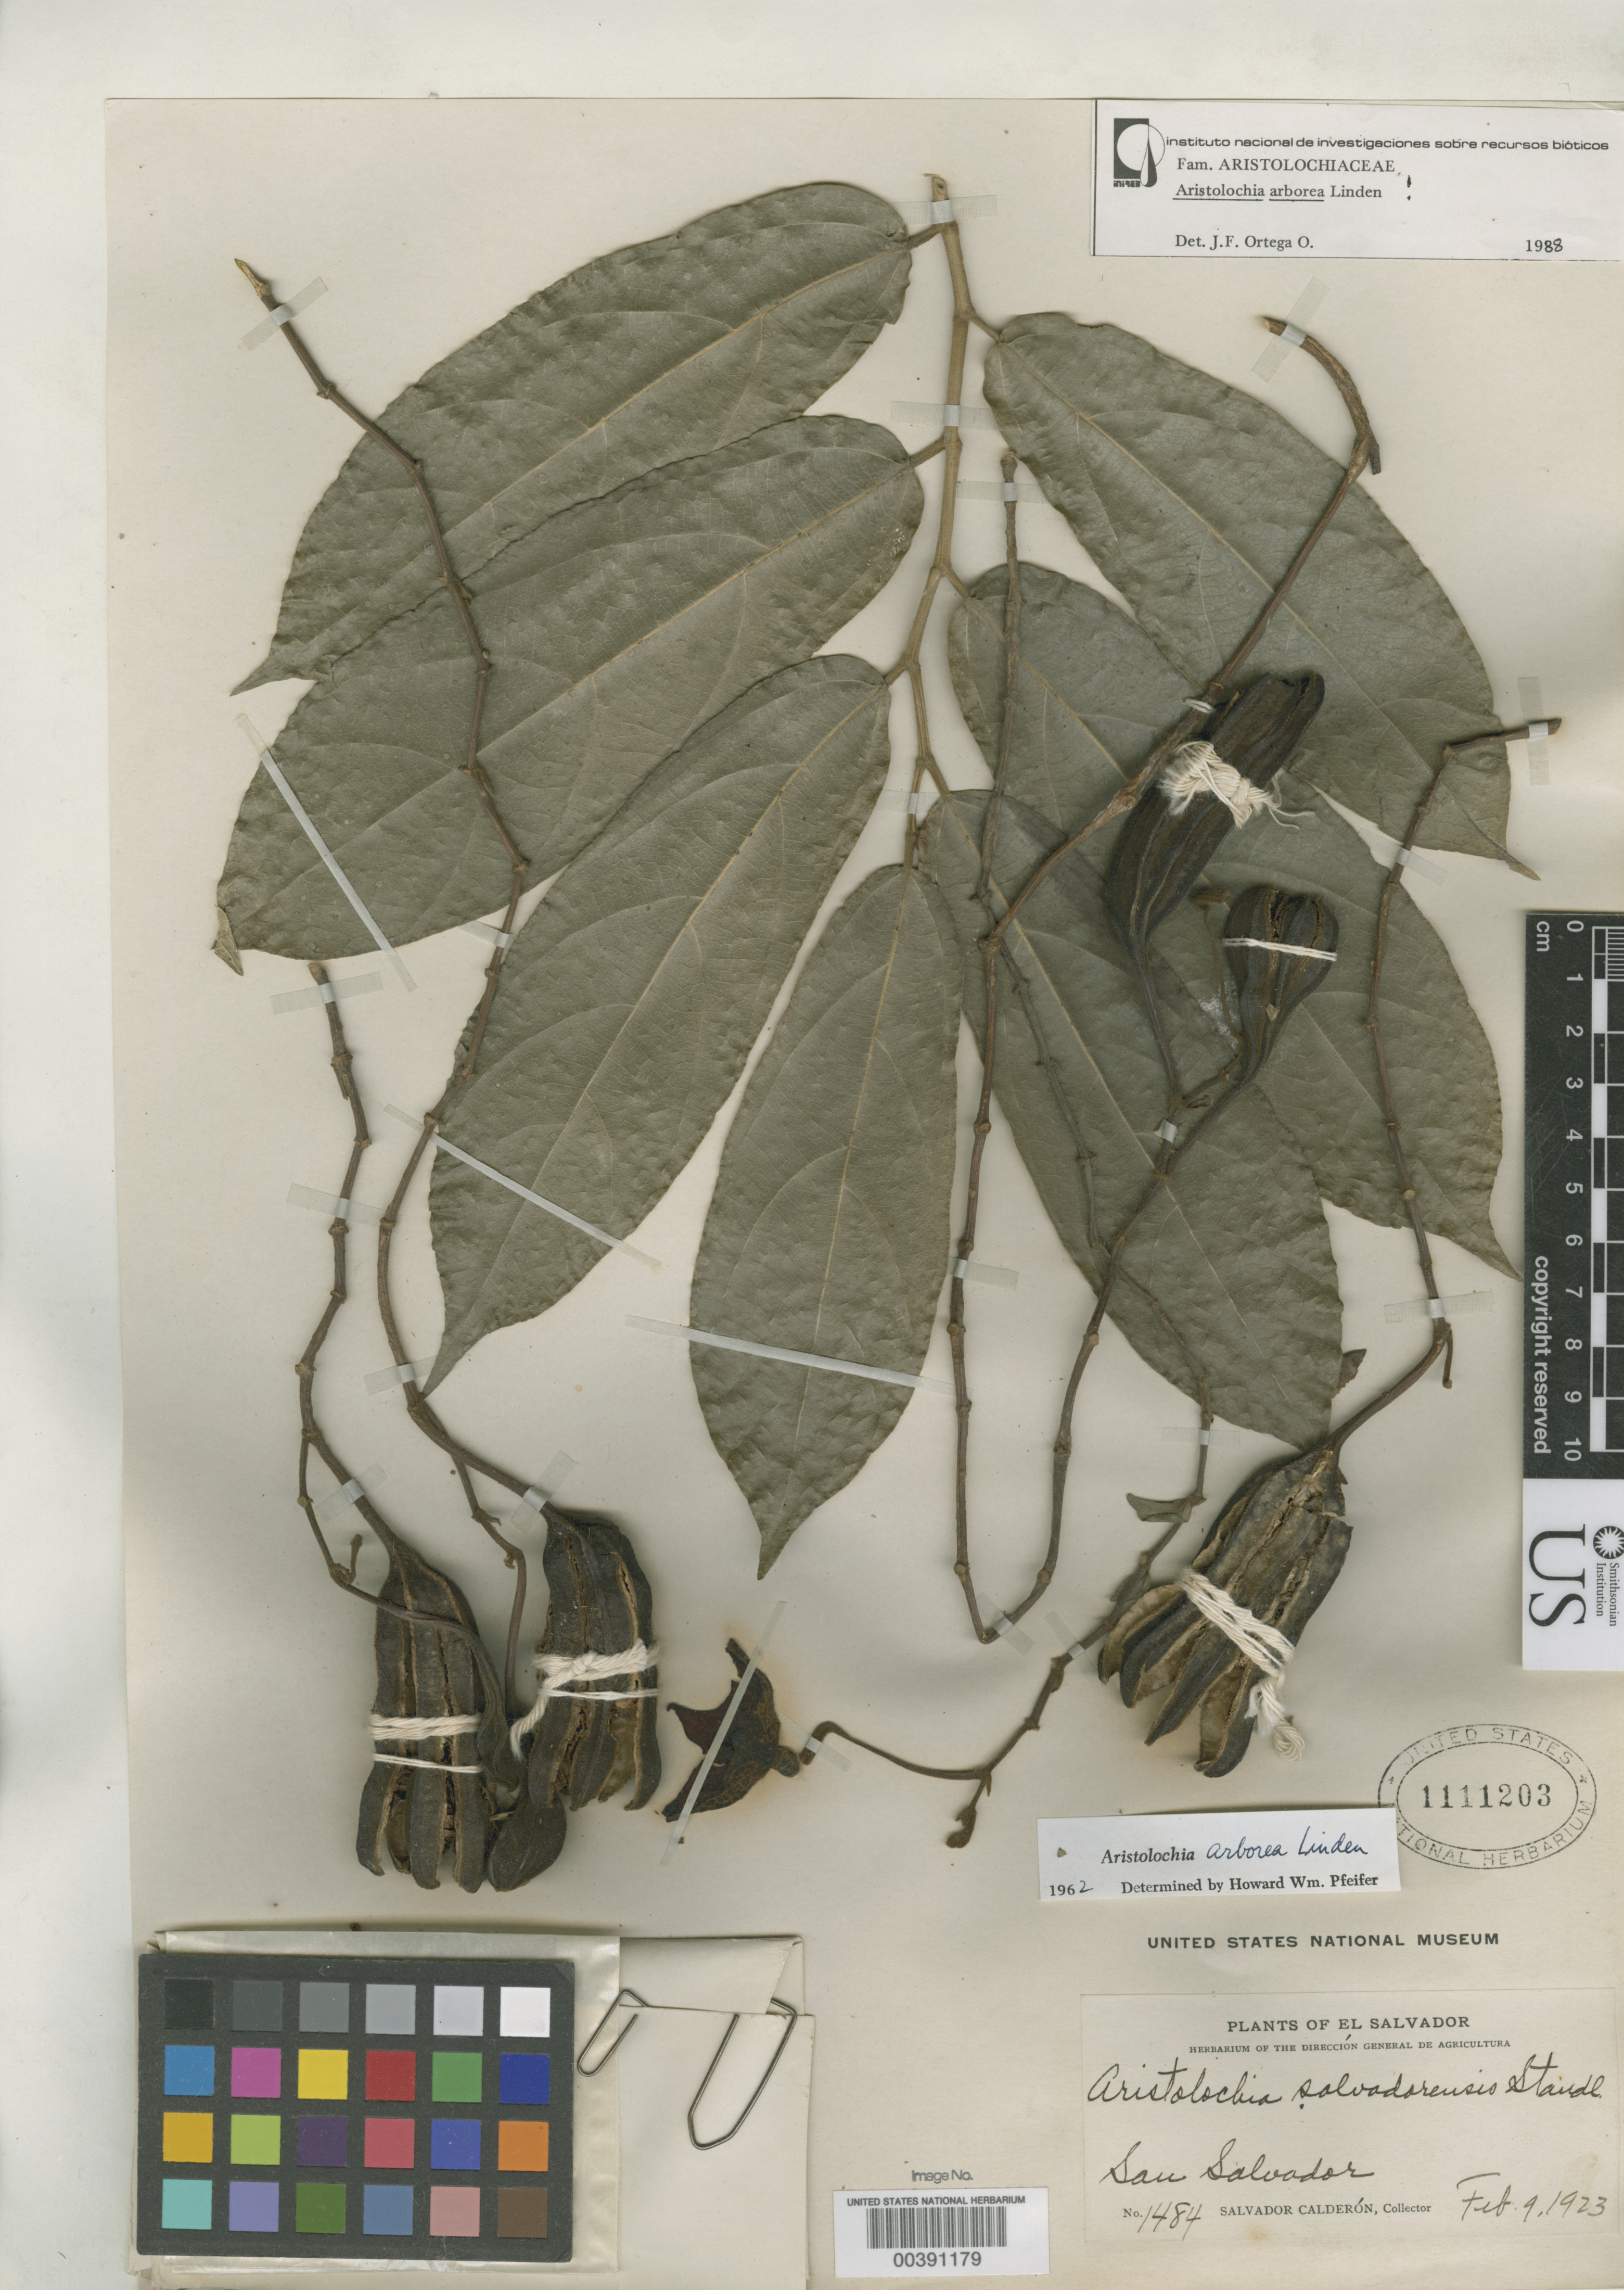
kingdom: Plantae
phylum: Tracheophyta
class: Magnoliopsida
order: Piperales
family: Aristolochiaceae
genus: Aristolochia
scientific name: Aristolochia salvadorensis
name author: Standl.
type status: Holotype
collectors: S. Calderón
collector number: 1484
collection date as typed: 09 Feb 1923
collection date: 1923-02-09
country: El Salvador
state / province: San Salvador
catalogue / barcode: US 1111203